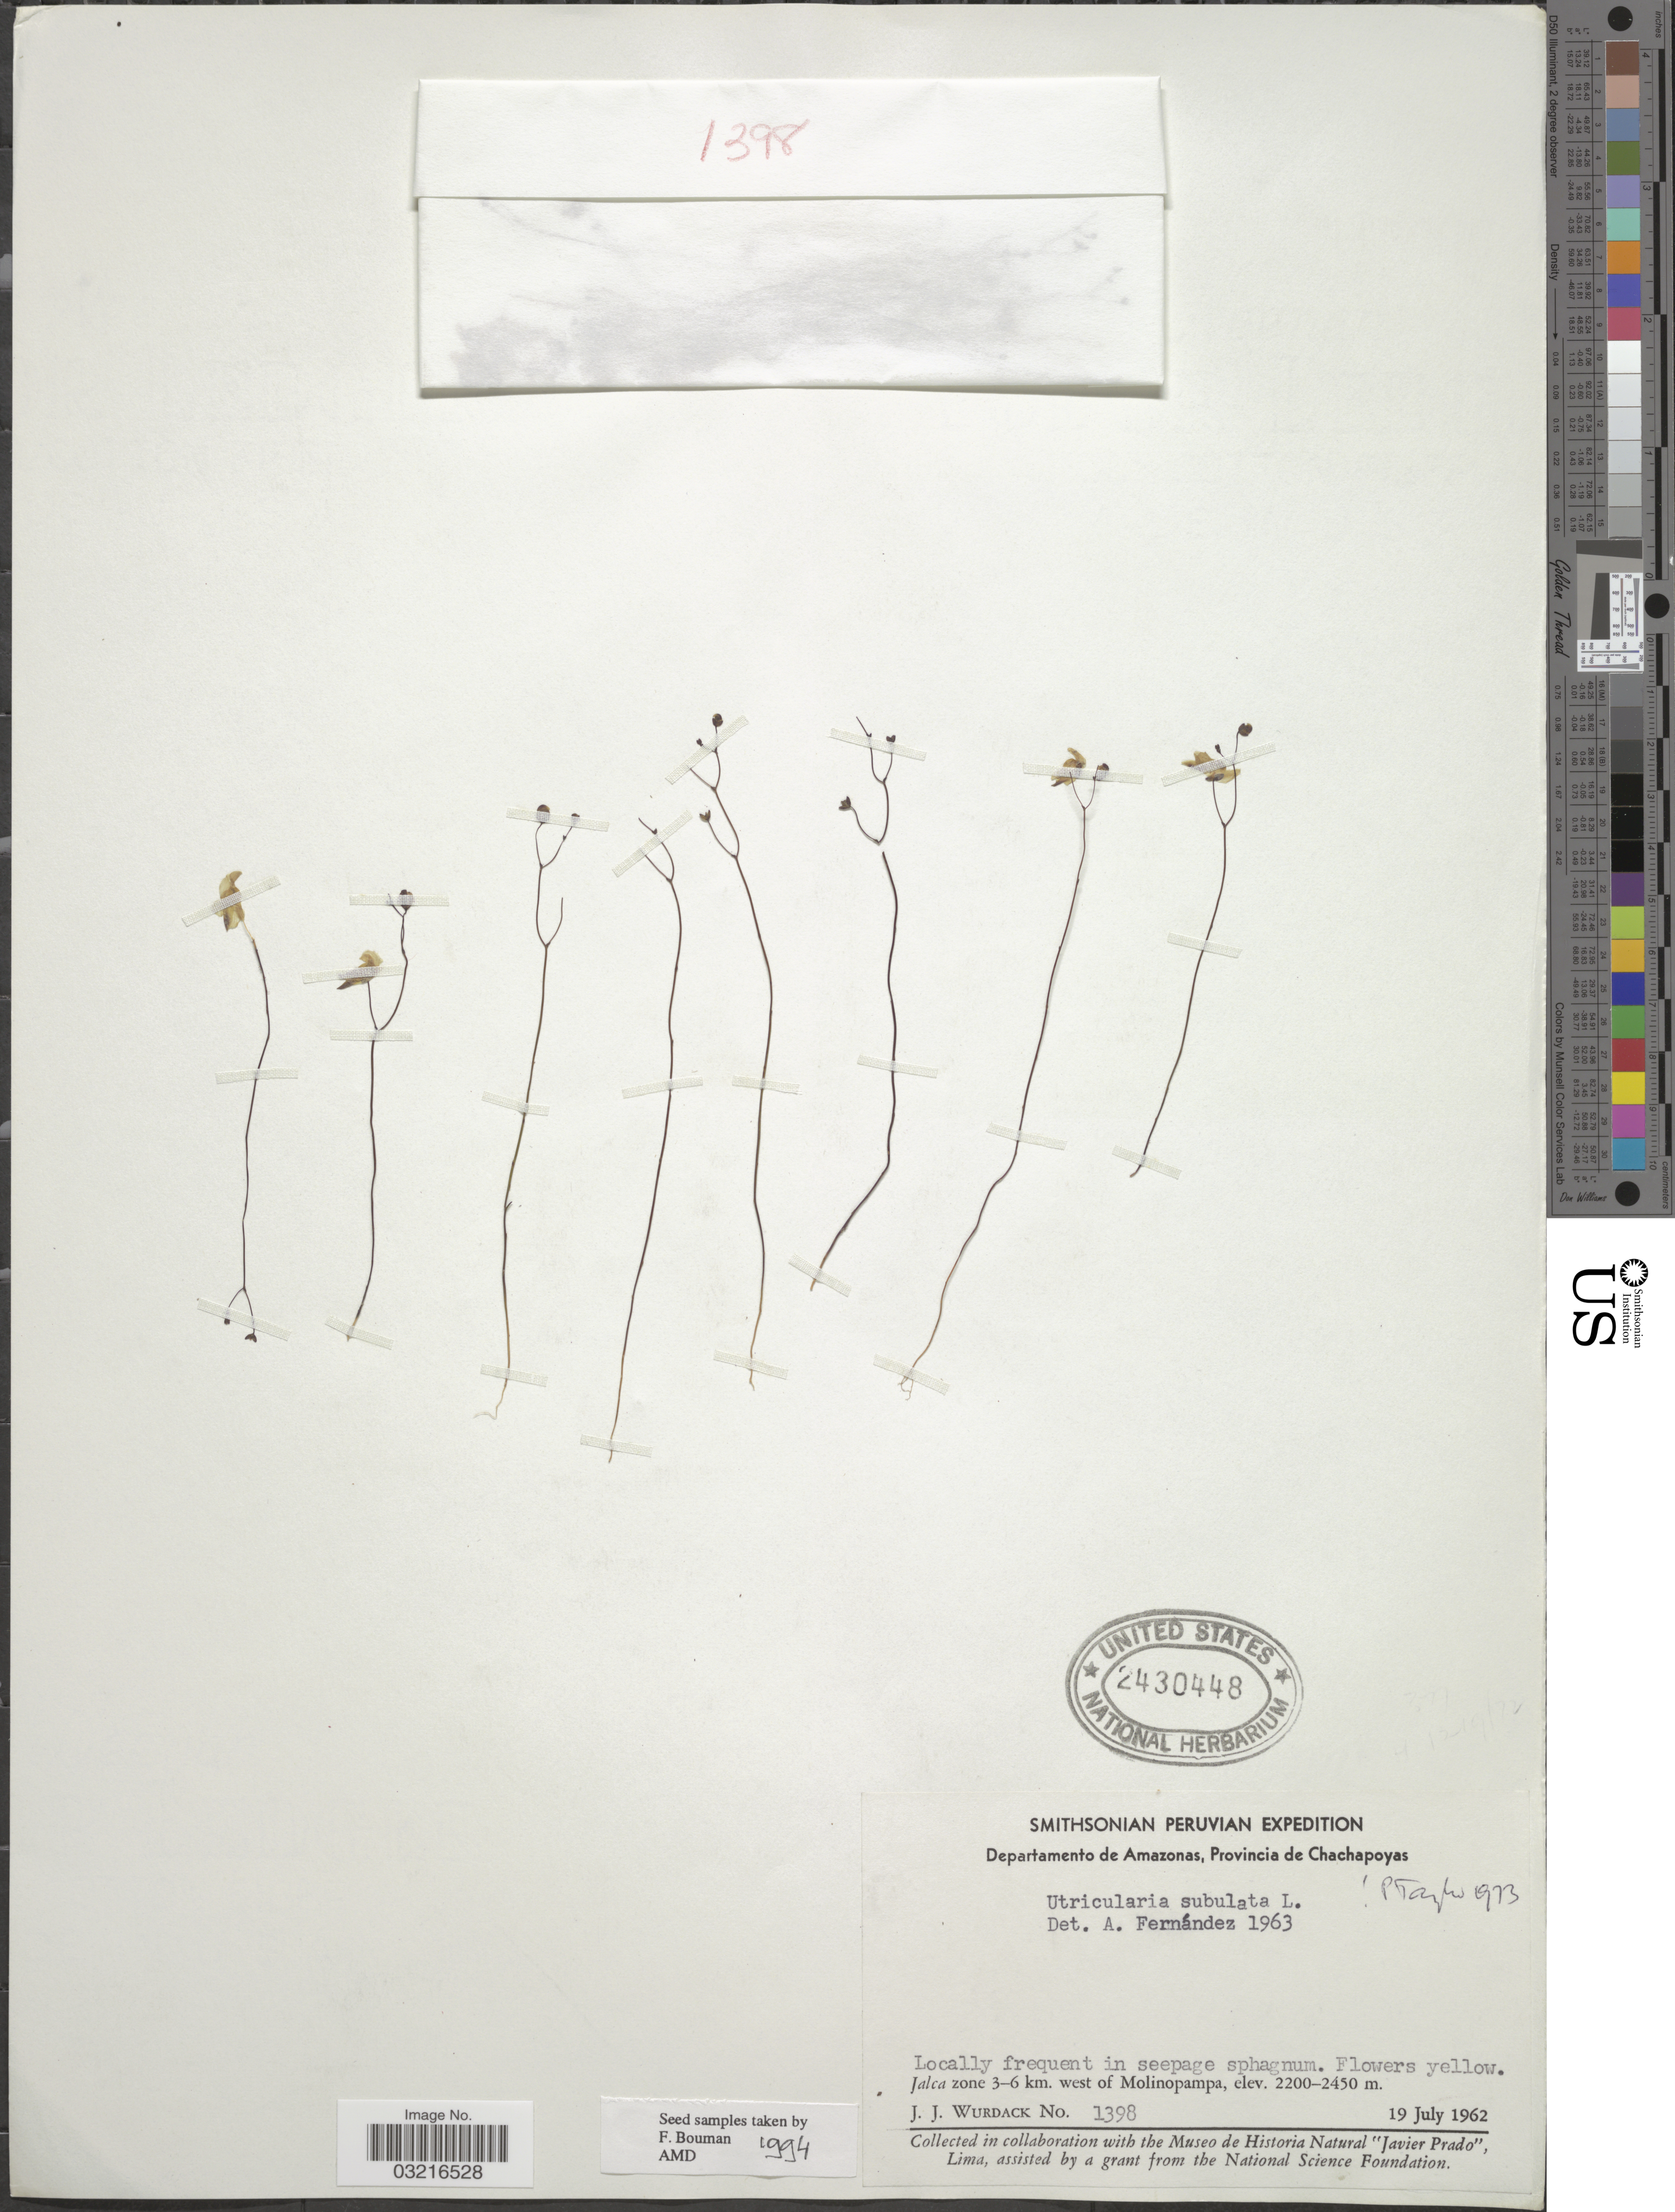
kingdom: Plantae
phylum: Tracheophyta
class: Magnoliopsida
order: Lamiales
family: Lentibulariaceae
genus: Utricularia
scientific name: Utricularia subulata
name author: L.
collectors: J. J. Wurdack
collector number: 1398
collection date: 1962-07-19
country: Peru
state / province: Amazonas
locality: Departamento de Amazonas, Provincia de Chachapoyas, Jalca zone 3-6 km. west of Molinopampa.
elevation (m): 2200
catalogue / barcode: US 2430448